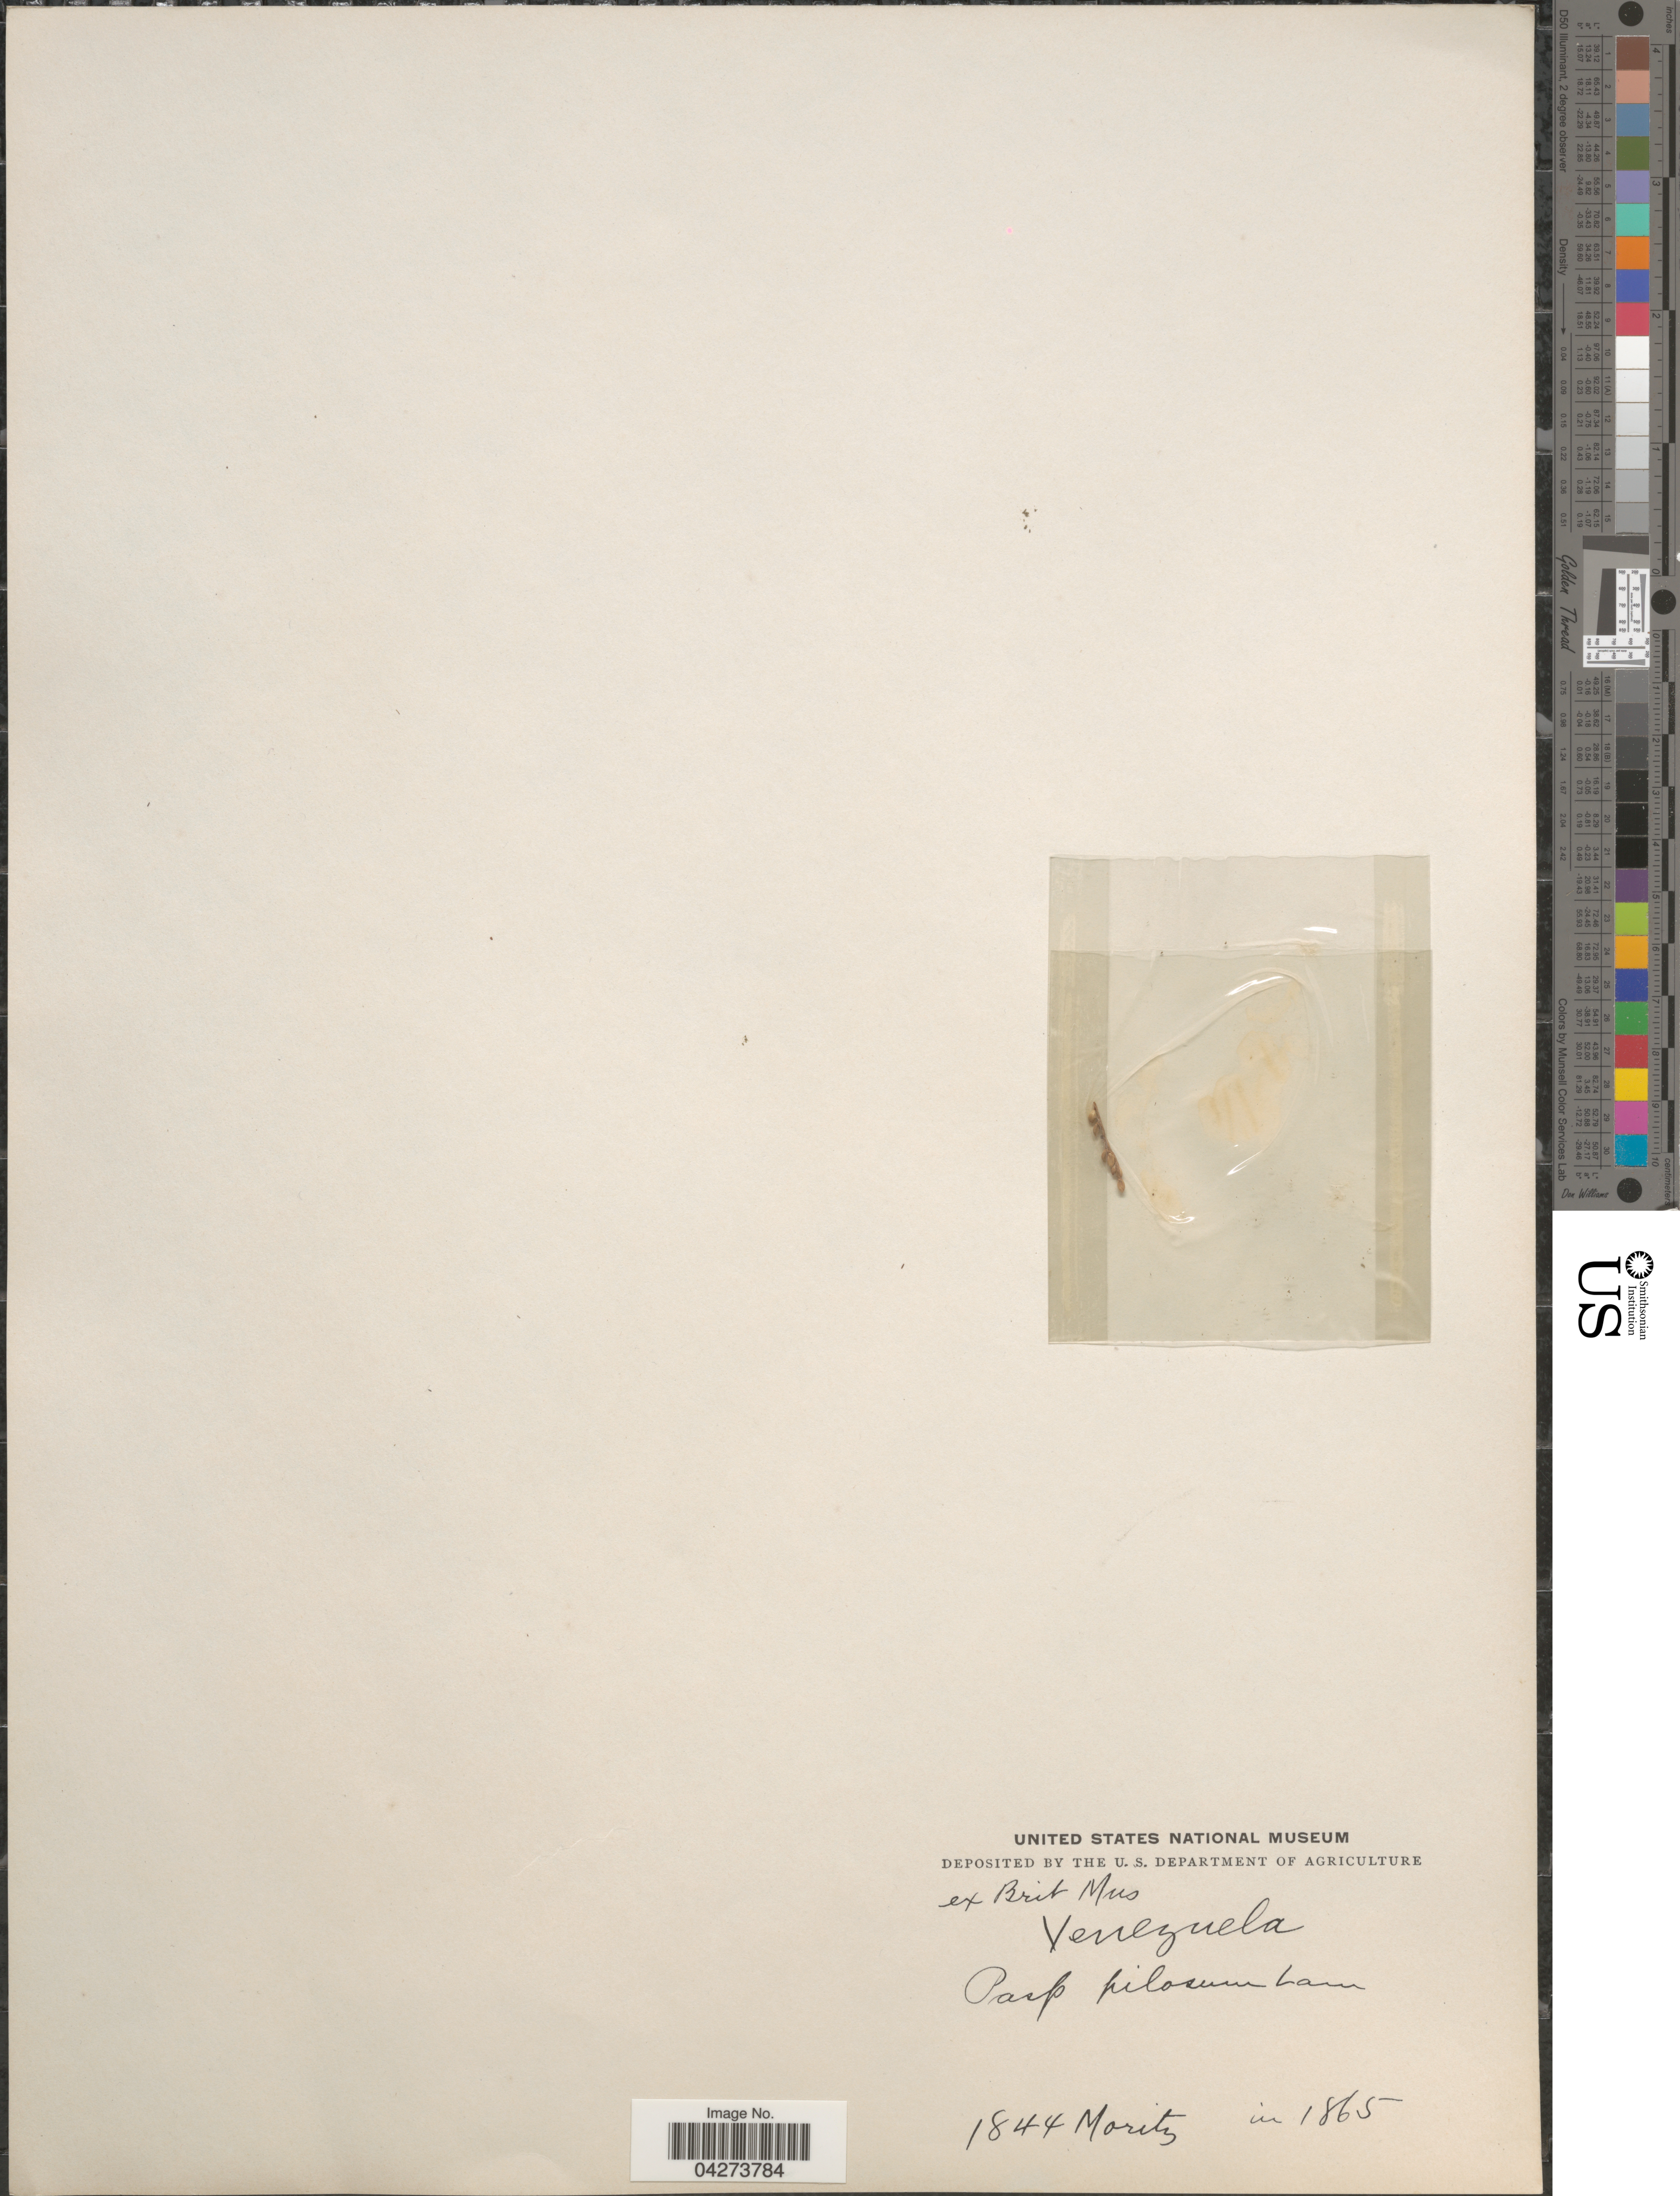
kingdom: Plantae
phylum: Tracheophyta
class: Liliopsida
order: Poales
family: Poaceae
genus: Paspalum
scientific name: Paspalum pilosum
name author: Lam.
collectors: Moritz, --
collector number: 1844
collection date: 1865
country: Venezuela